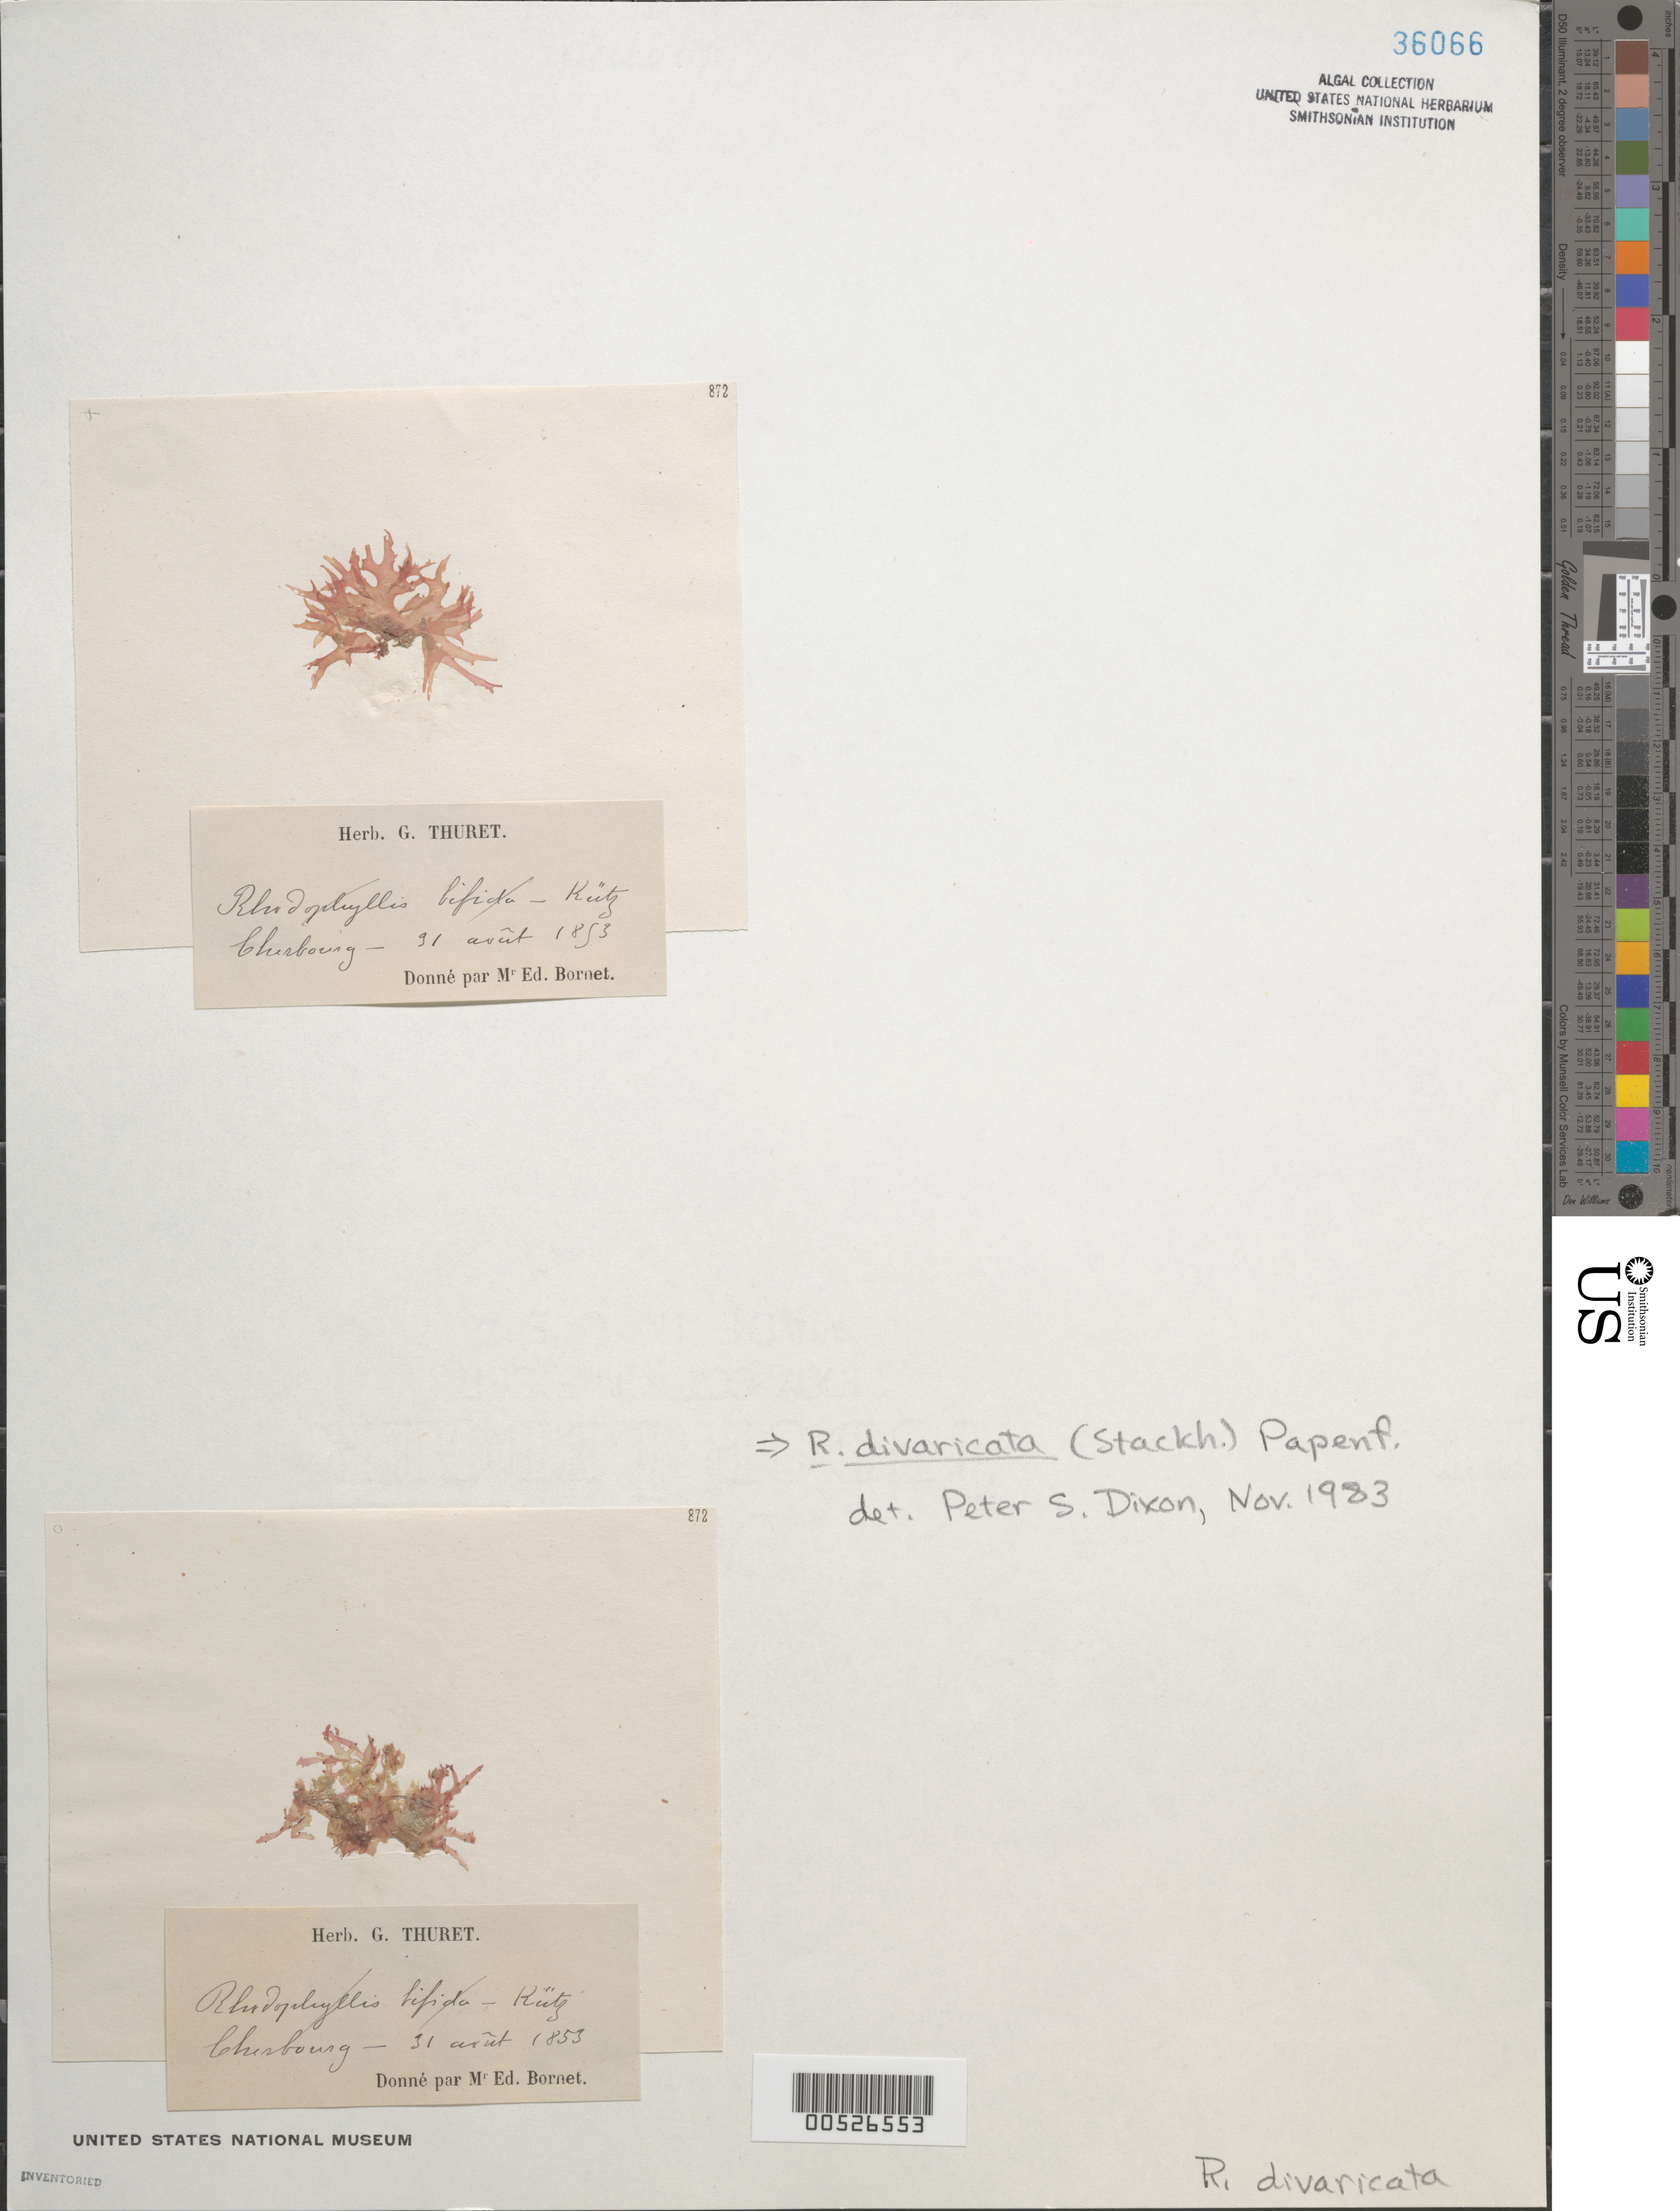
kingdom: Plantae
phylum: Rhodophyta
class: Florideophyceae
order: Gigartinales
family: Cystocloniaceae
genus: Rhodophyllis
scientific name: Rhodophyllis divaricata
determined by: Dixon, P. S.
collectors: Thuret, G. (herbarium)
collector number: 872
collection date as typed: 31 Aug 1853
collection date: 1853-08-31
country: France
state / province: Normandie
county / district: Manche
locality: Cherbourg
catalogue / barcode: US 36066